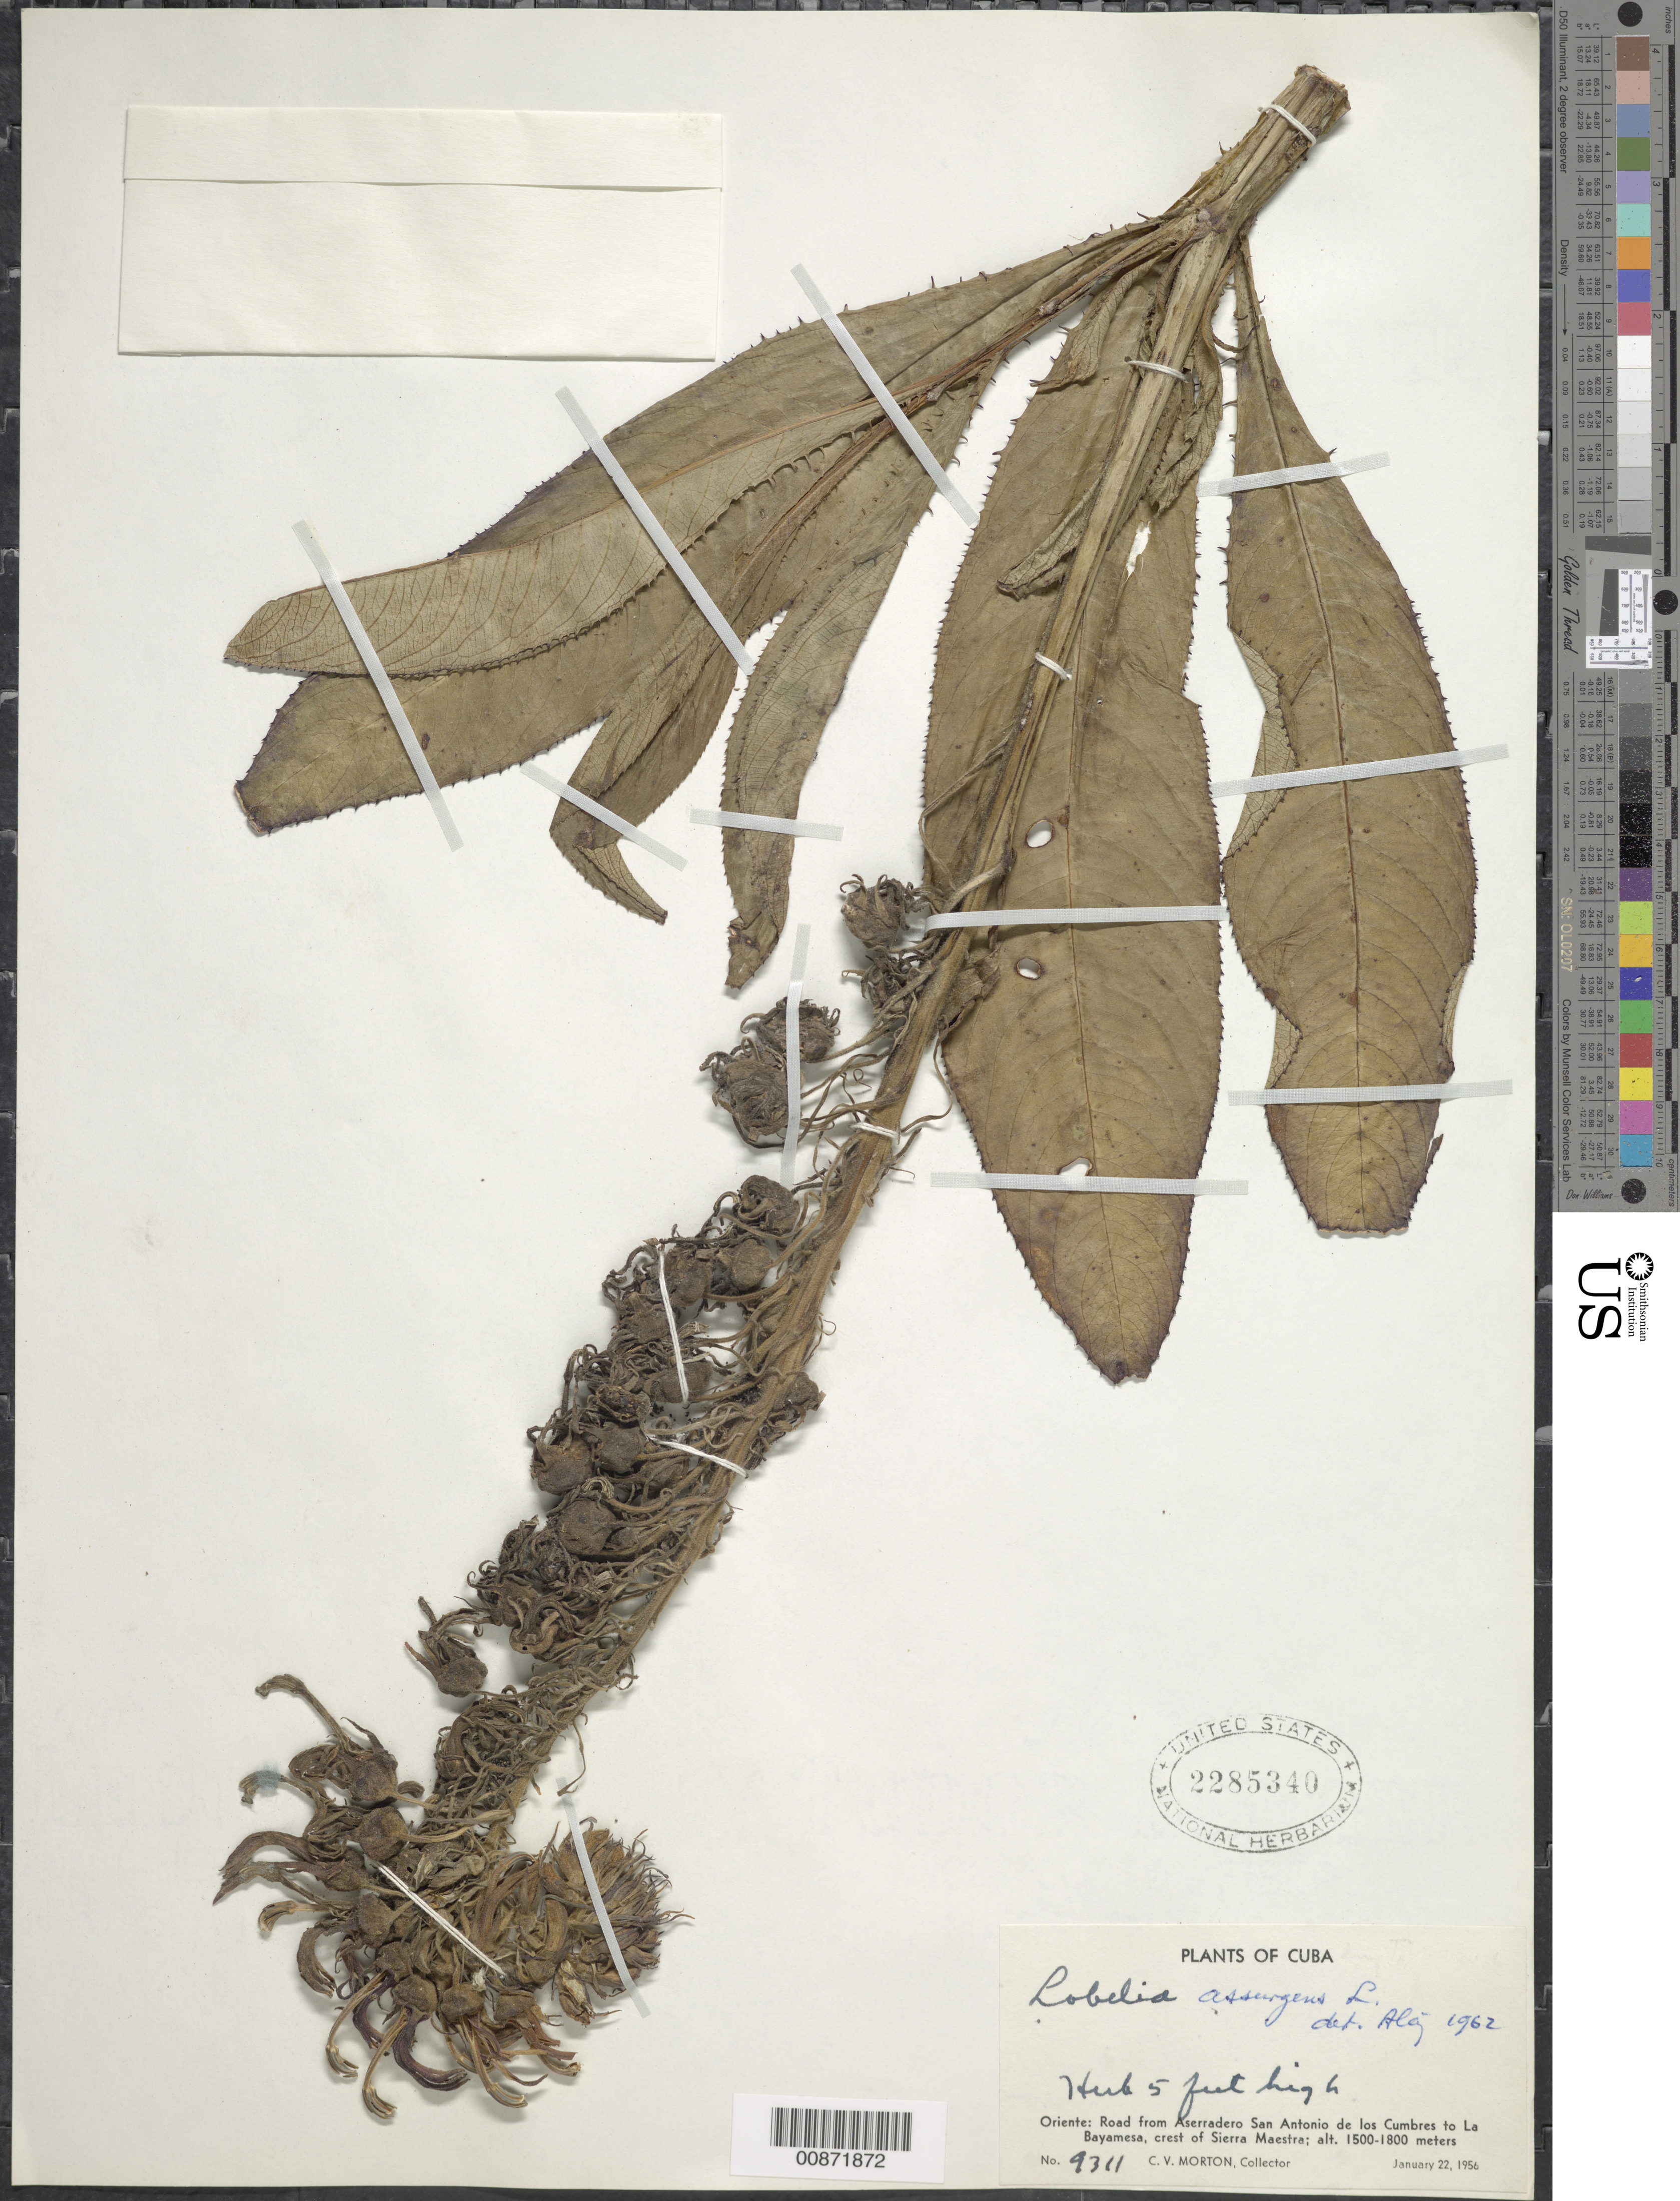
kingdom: Plantae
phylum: Tracheophyta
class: Magnoliopsida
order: Asterales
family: Campanulaceae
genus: Lobelia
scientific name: Lobelia assurgens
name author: L.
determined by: Liogier, Alain H.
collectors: C. V. Morton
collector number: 9311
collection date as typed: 22 Jan 1956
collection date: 1956-01-22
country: Cuba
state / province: Oriente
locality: Road from Aserradero San Antonio de los Cumbres to La Bayamesa, crest of Sierra Maestra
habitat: Montane, along road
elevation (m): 1500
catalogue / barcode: US 2285340